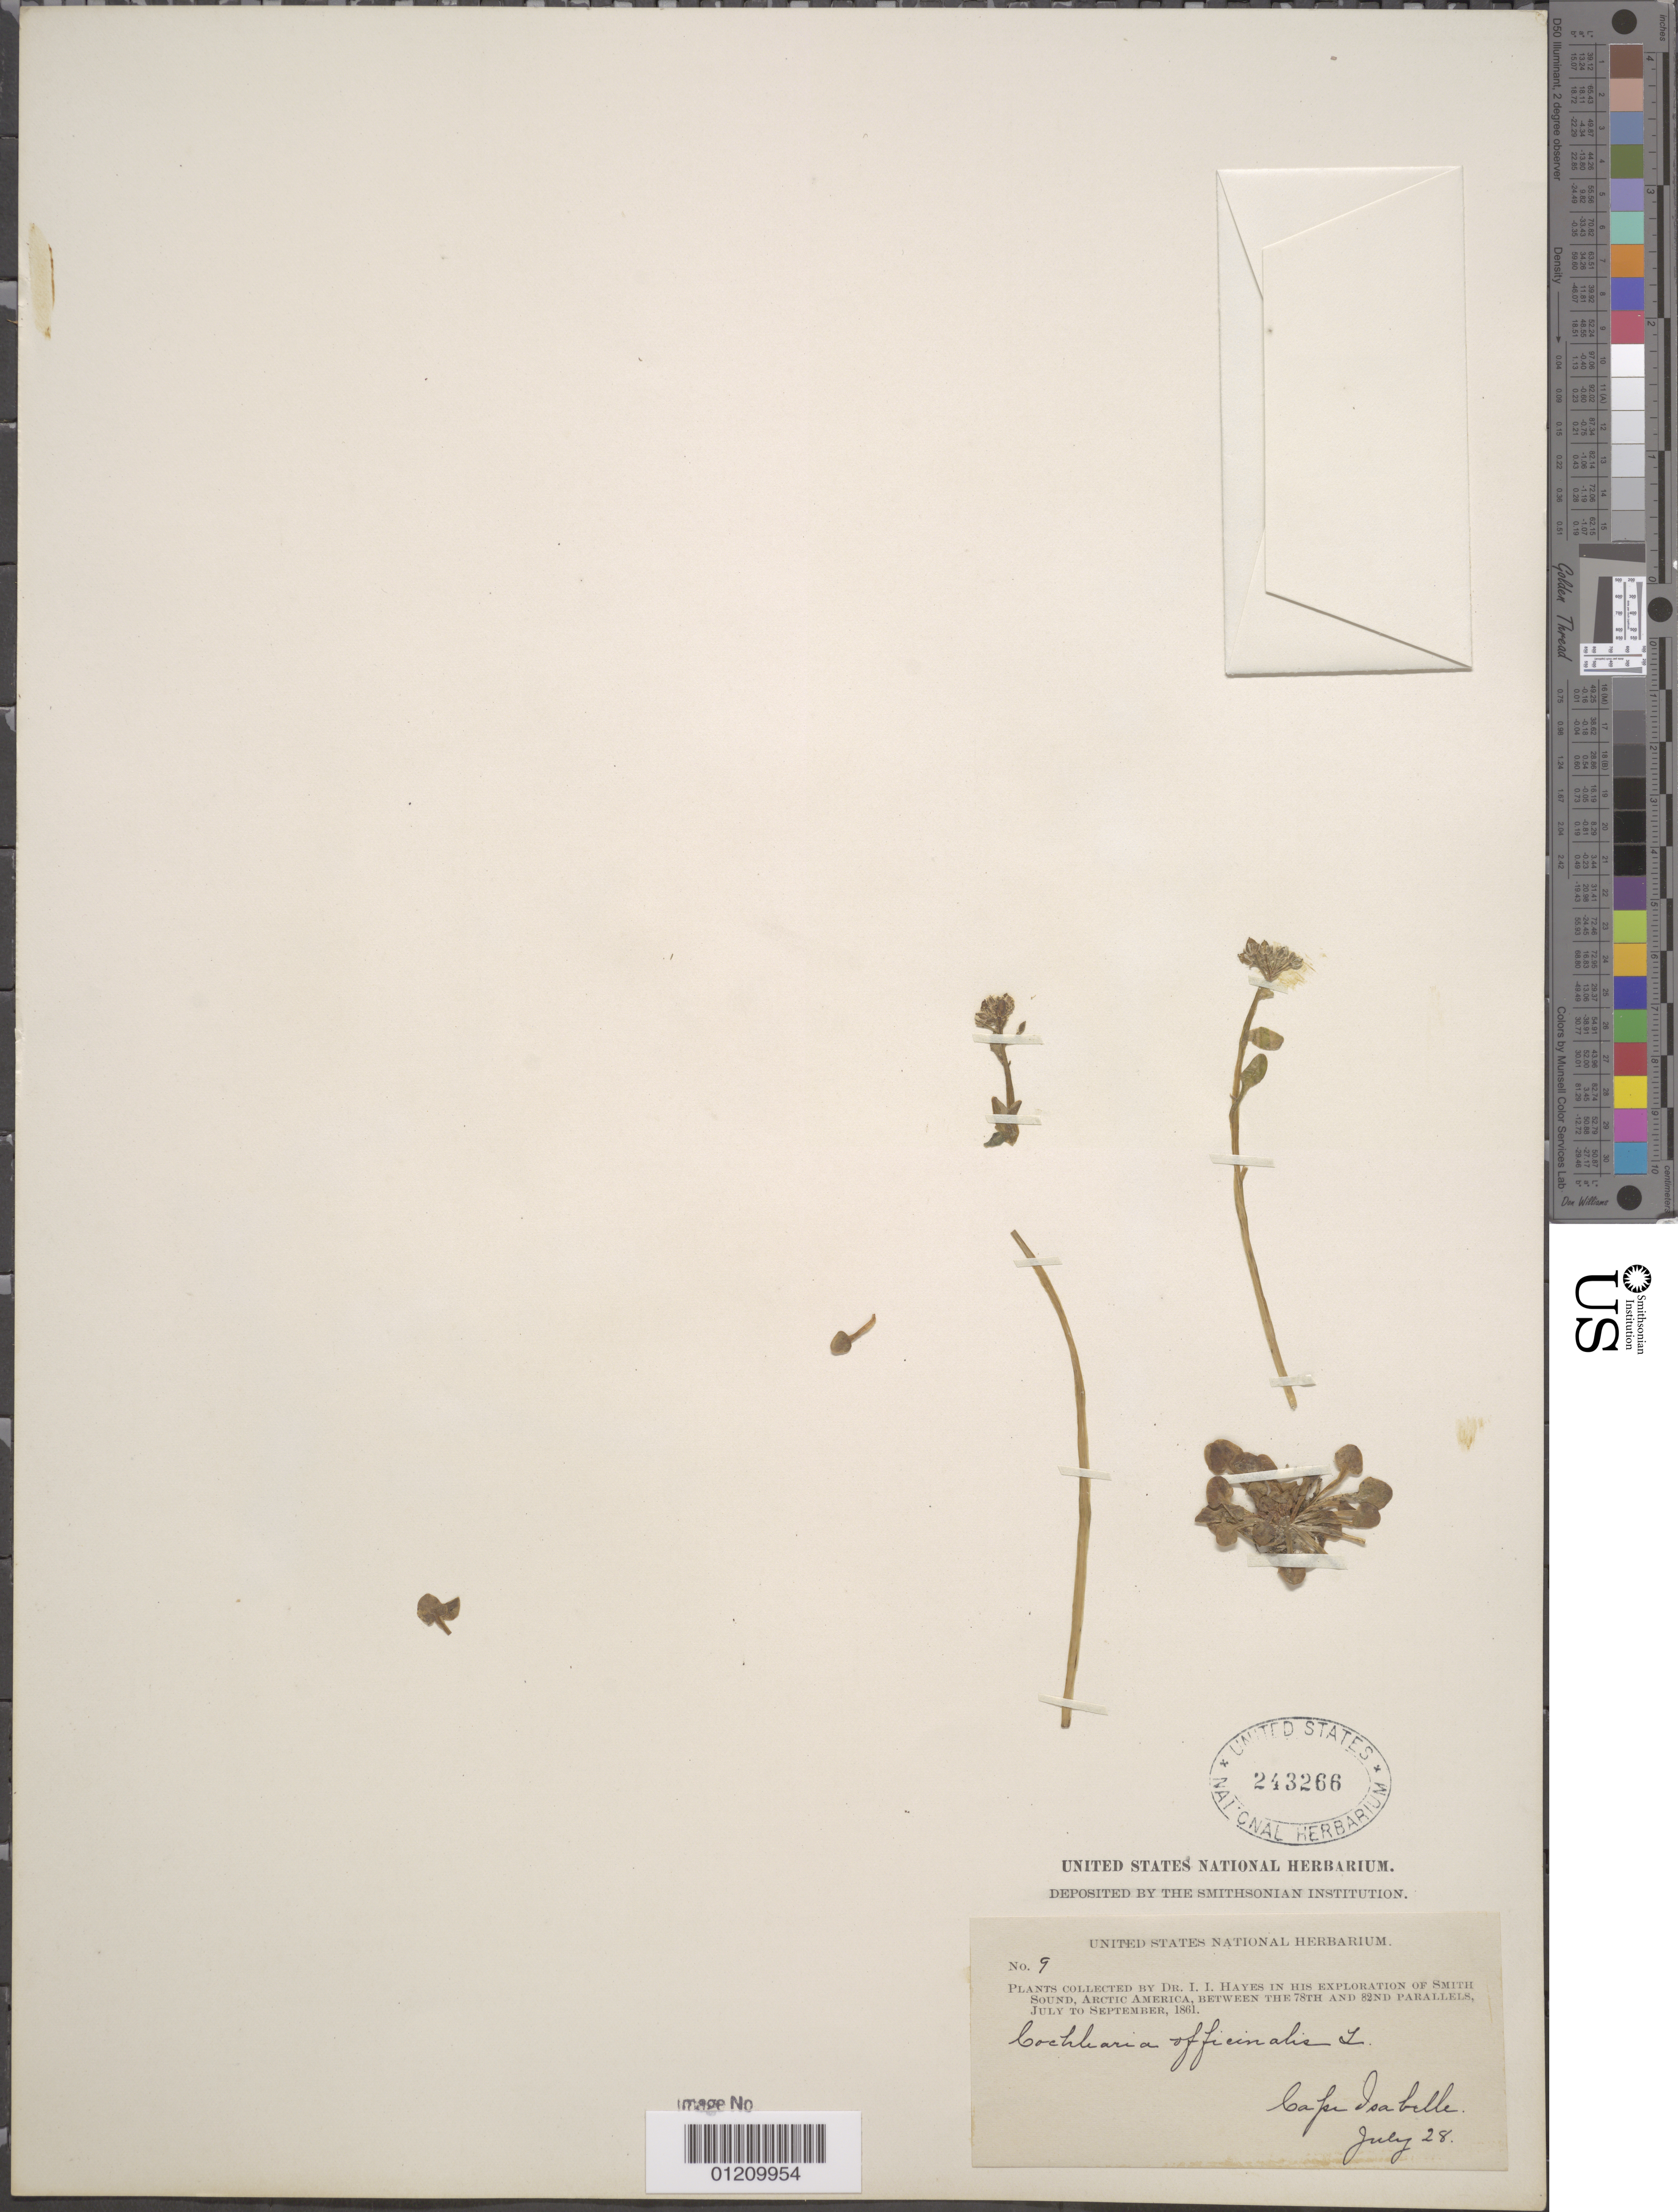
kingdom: Plantae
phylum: Tracheophyta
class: Magnoliopsida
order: Brassicales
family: Brassicaceae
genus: Cochlearia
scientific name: Cochlearia officinalis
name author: L.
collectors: I. I. Hayes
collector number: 9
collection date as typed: Jul 1861 to -- Sep 1861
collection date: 1861-07/1861-09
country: United States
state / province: Alaska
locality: Smith Sound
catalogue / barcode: US 243266